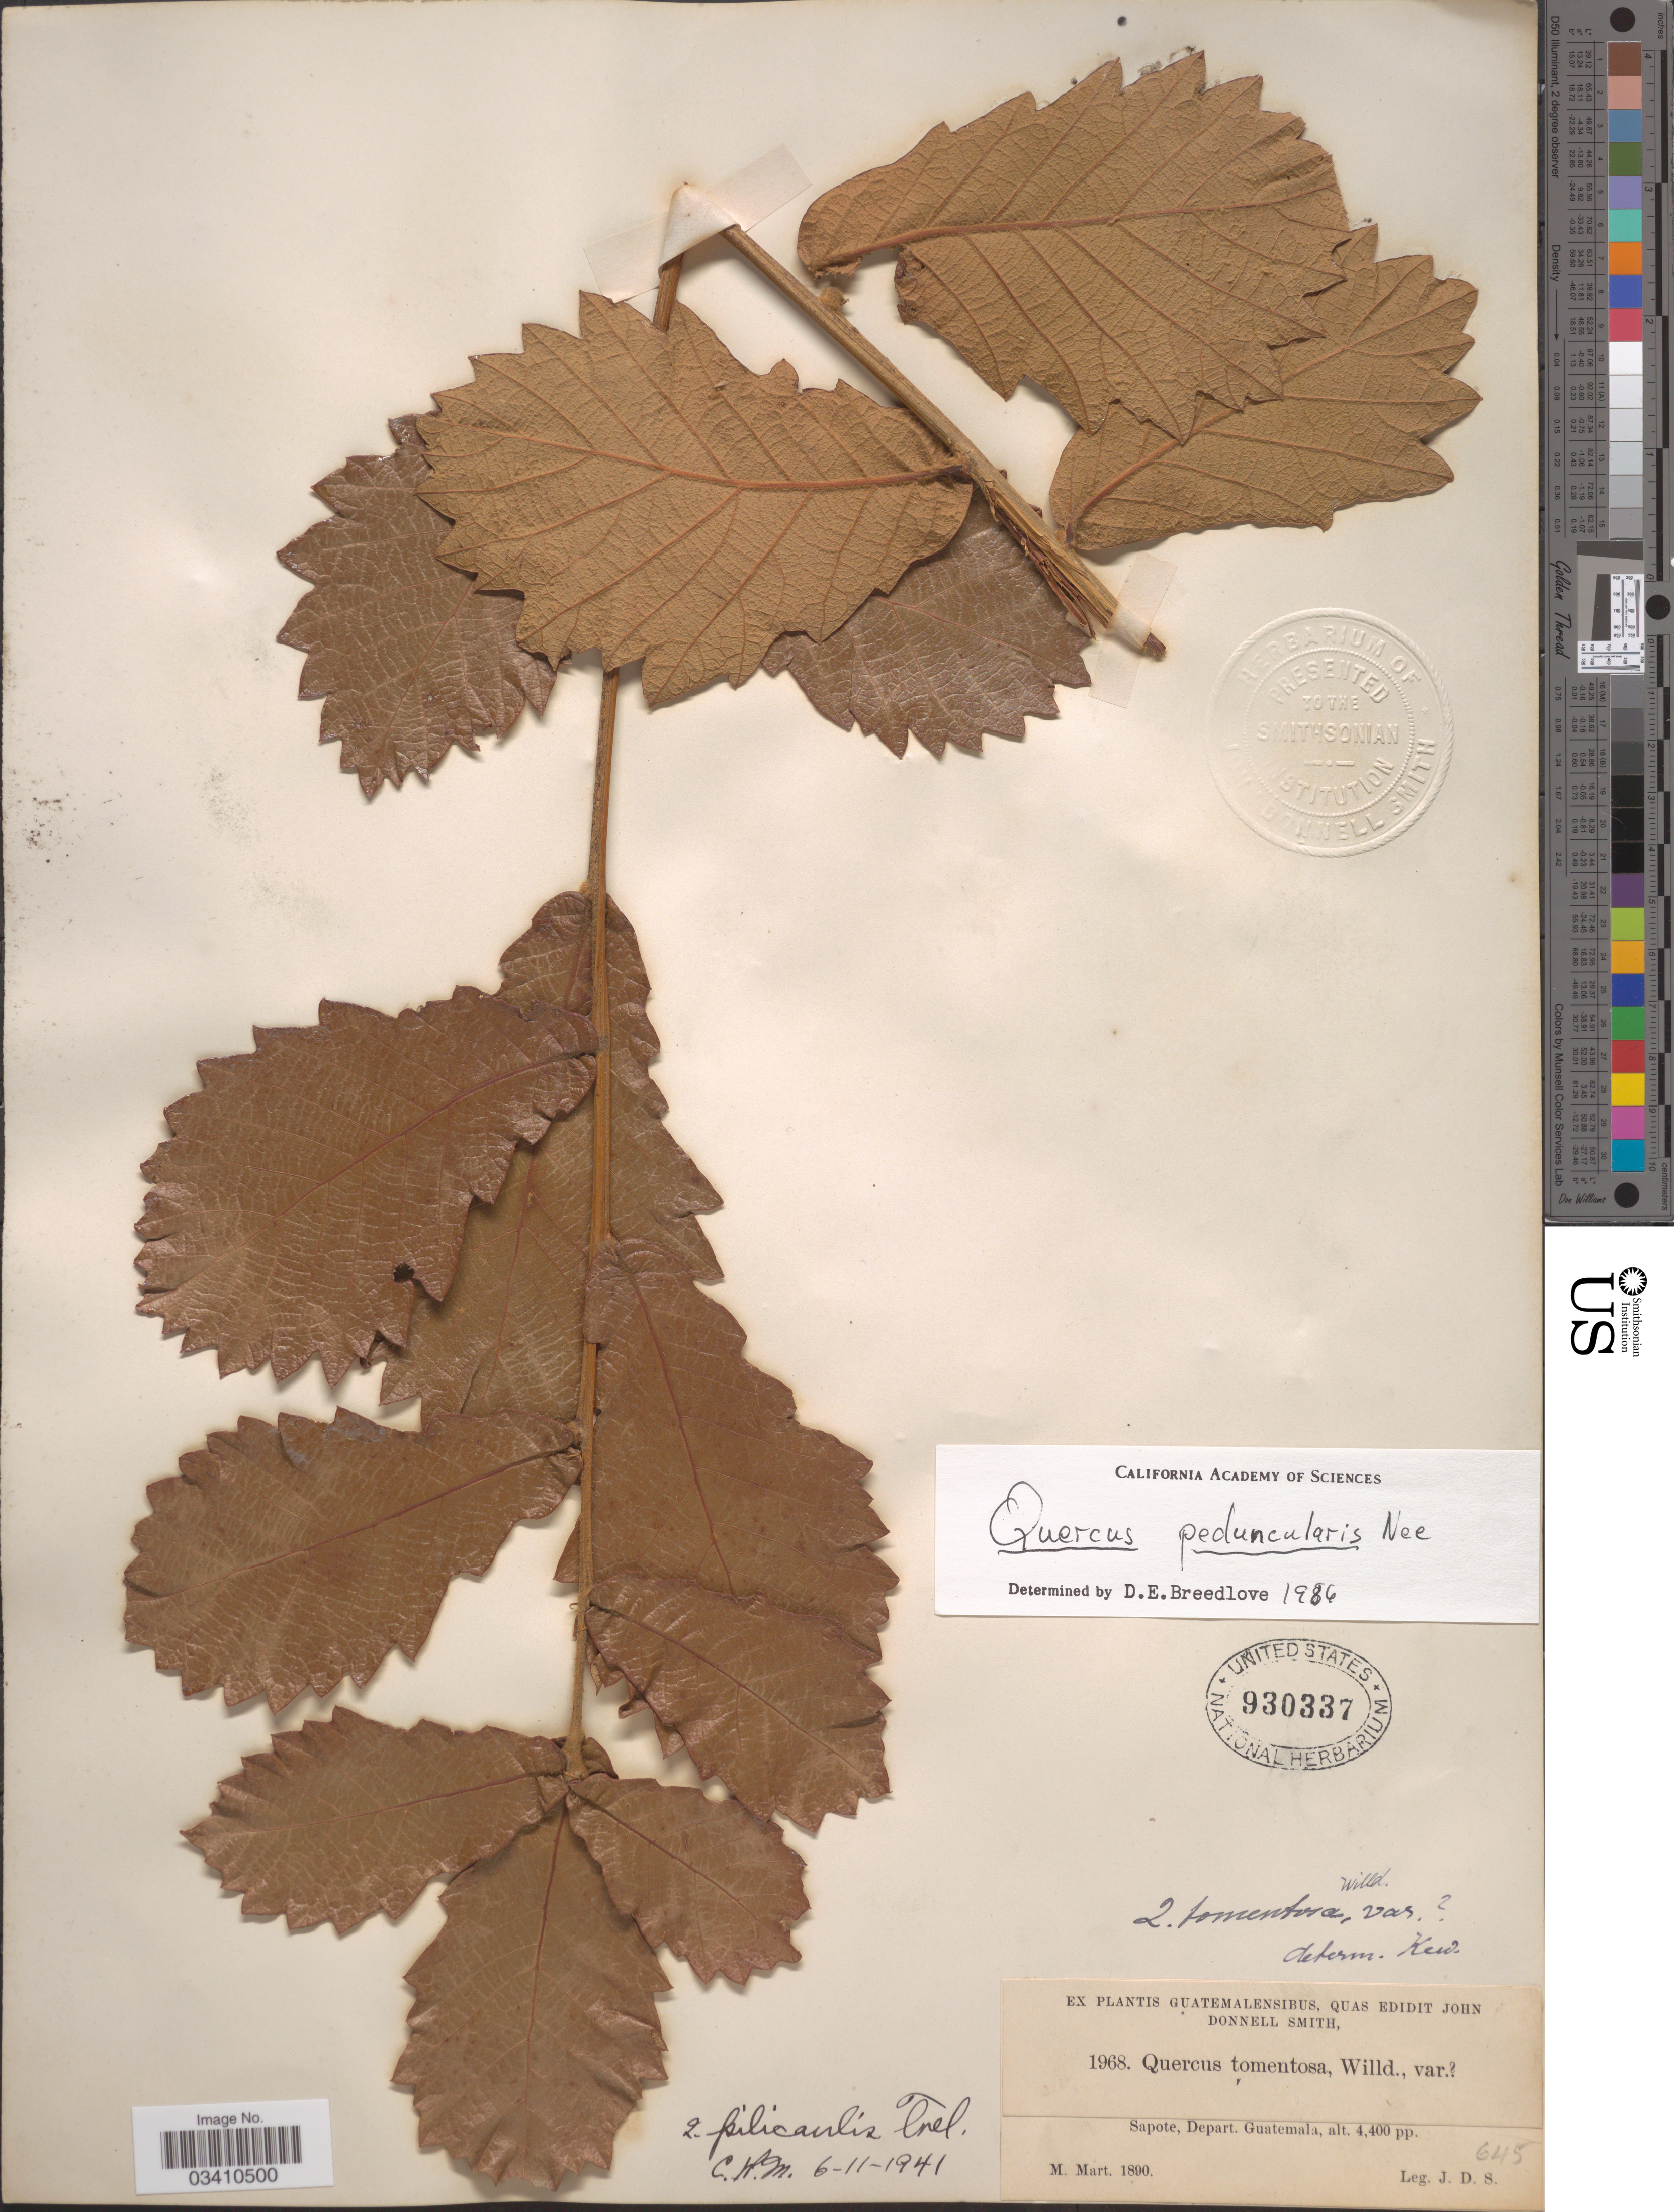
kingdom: Plantae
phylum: Tracheophyta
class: Magnoliopsida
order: Fagales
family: Fagaceae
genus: Quercus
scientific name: Quercus peduncularis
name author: Née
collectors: J. Donnell Smith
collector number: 1968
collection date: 1890-03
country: Guatemala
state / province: Guatemala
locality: Sapote, Depart. Guatemala.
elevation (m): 1341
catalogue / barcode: US 930337